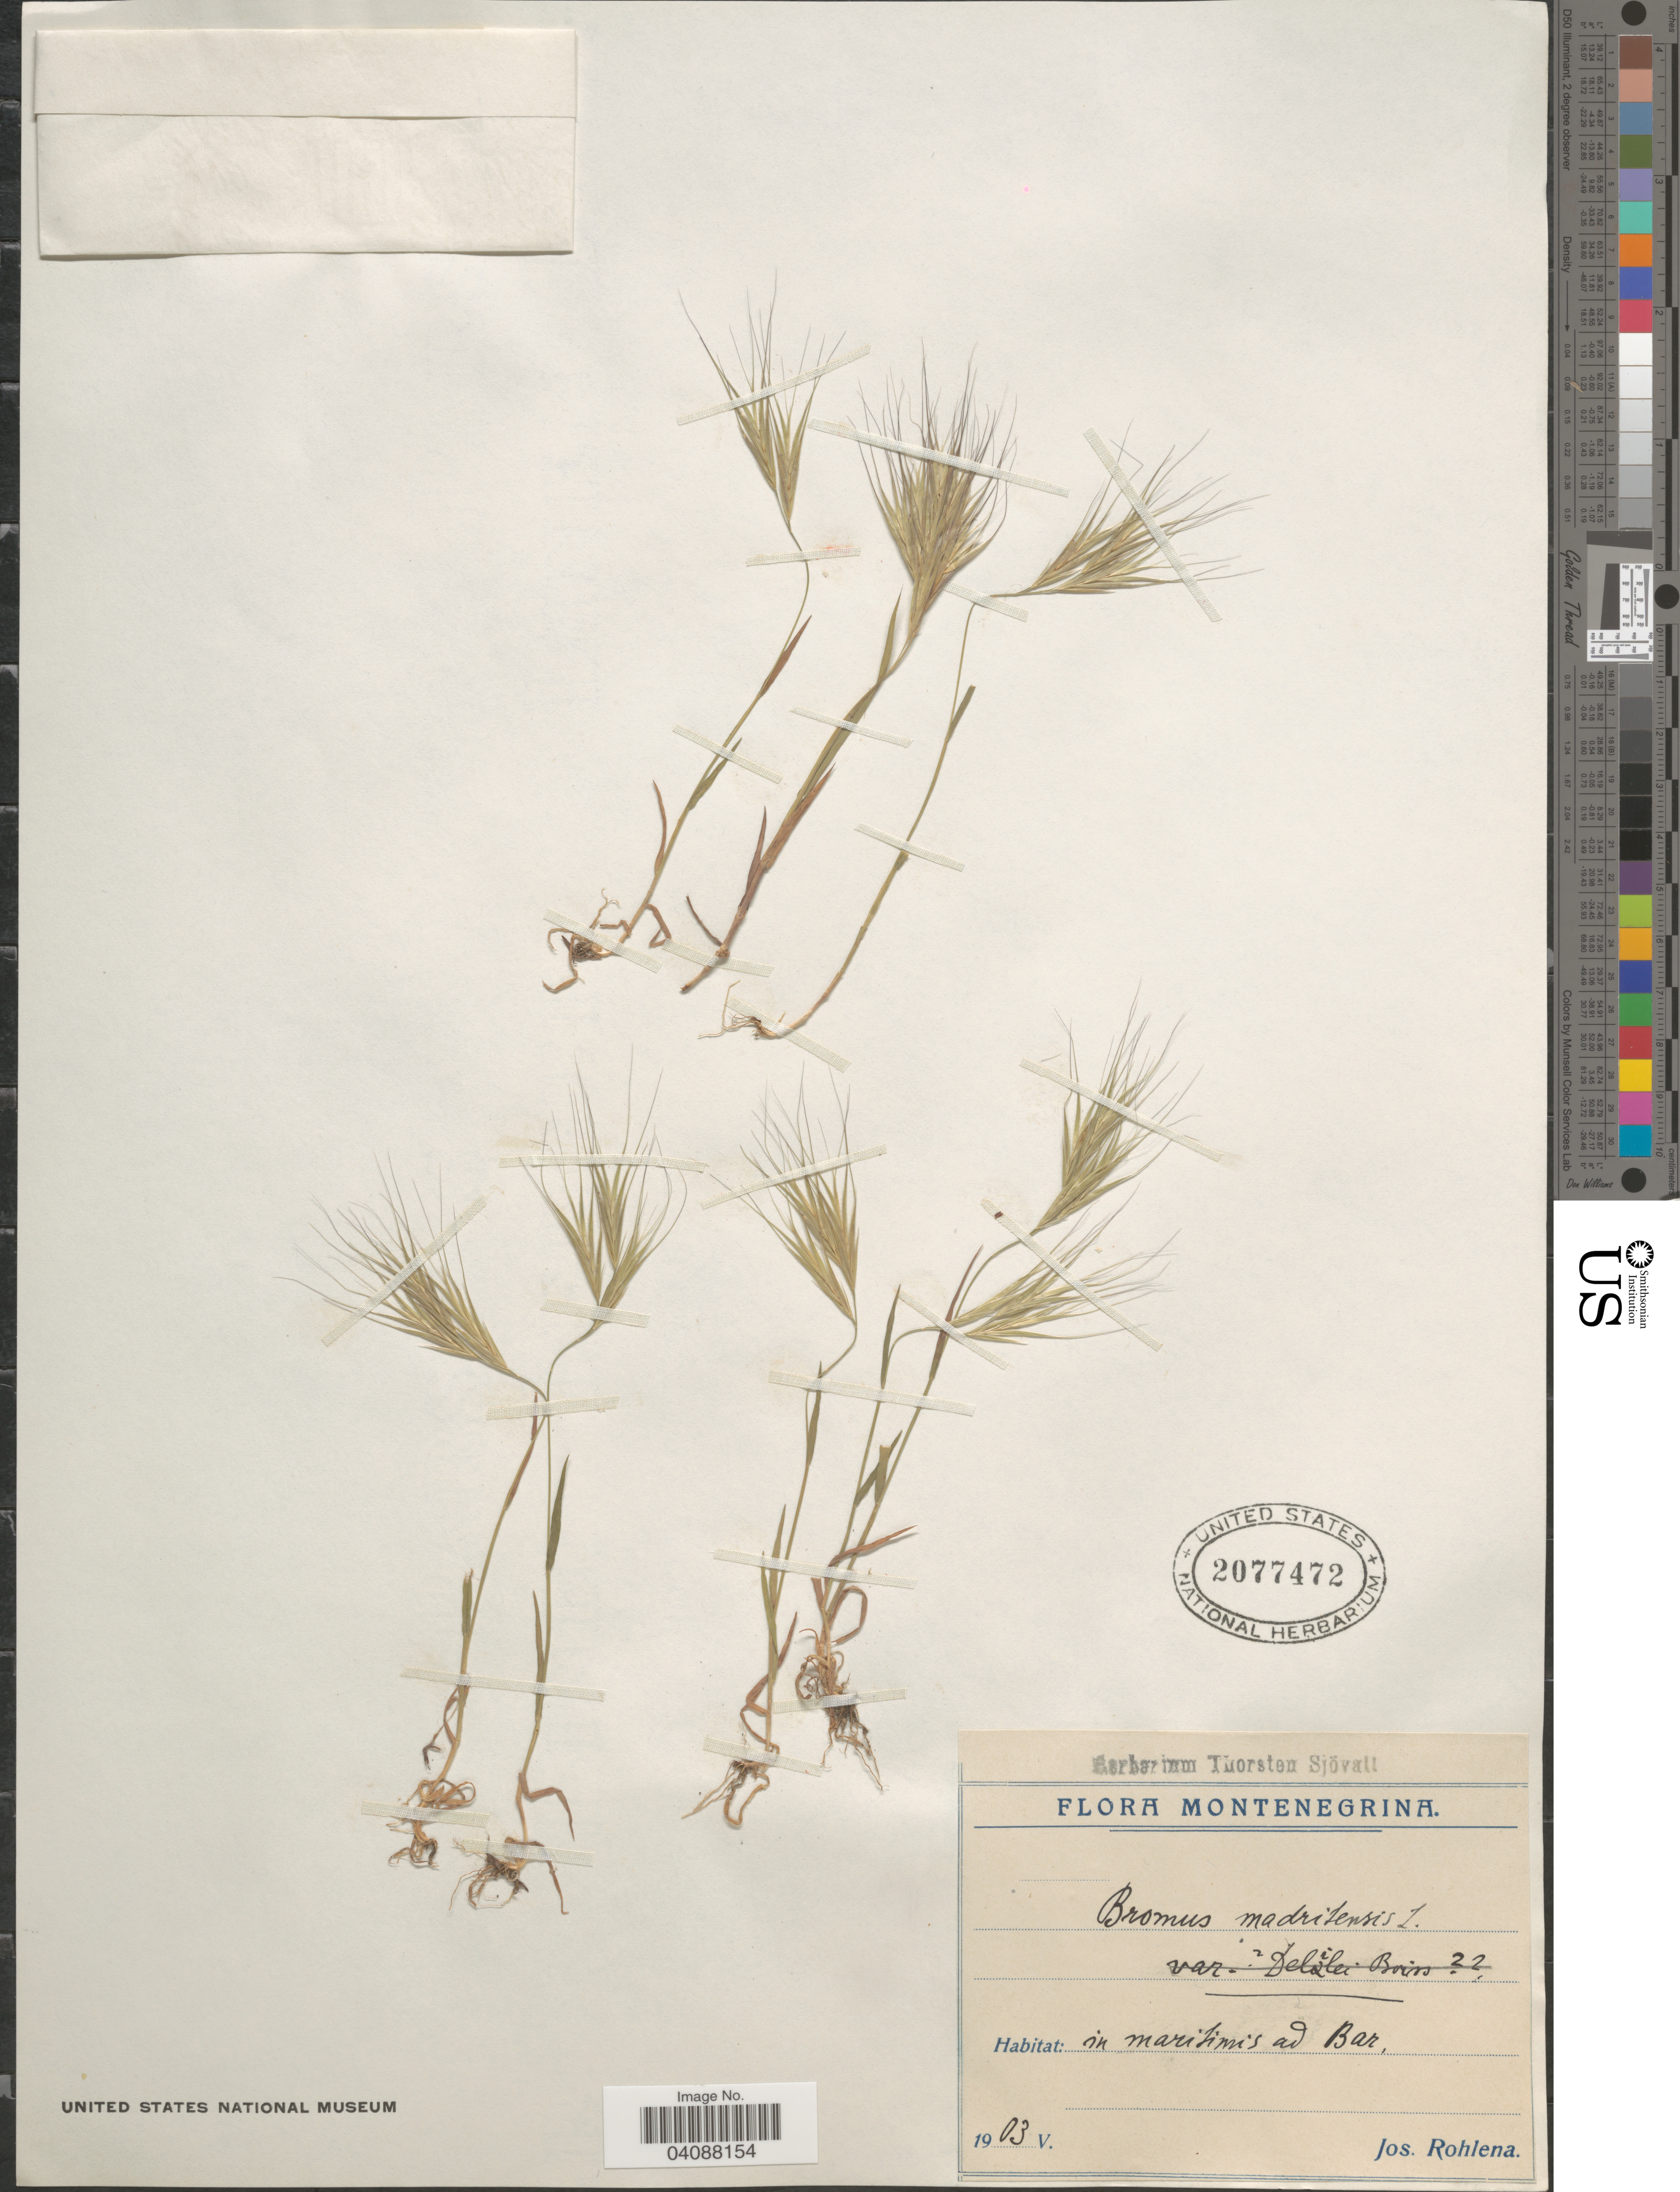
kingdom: Plantae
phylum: Tracheophyta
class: Liliopsida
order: Poales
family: Poaceae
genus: Bromus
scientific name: Bromus madritensis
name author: L.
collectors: J. Rohlena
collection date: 1903-05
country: Montenegro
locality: Montenegrina. In maritimis ad Bar.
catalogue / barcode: US 2077472